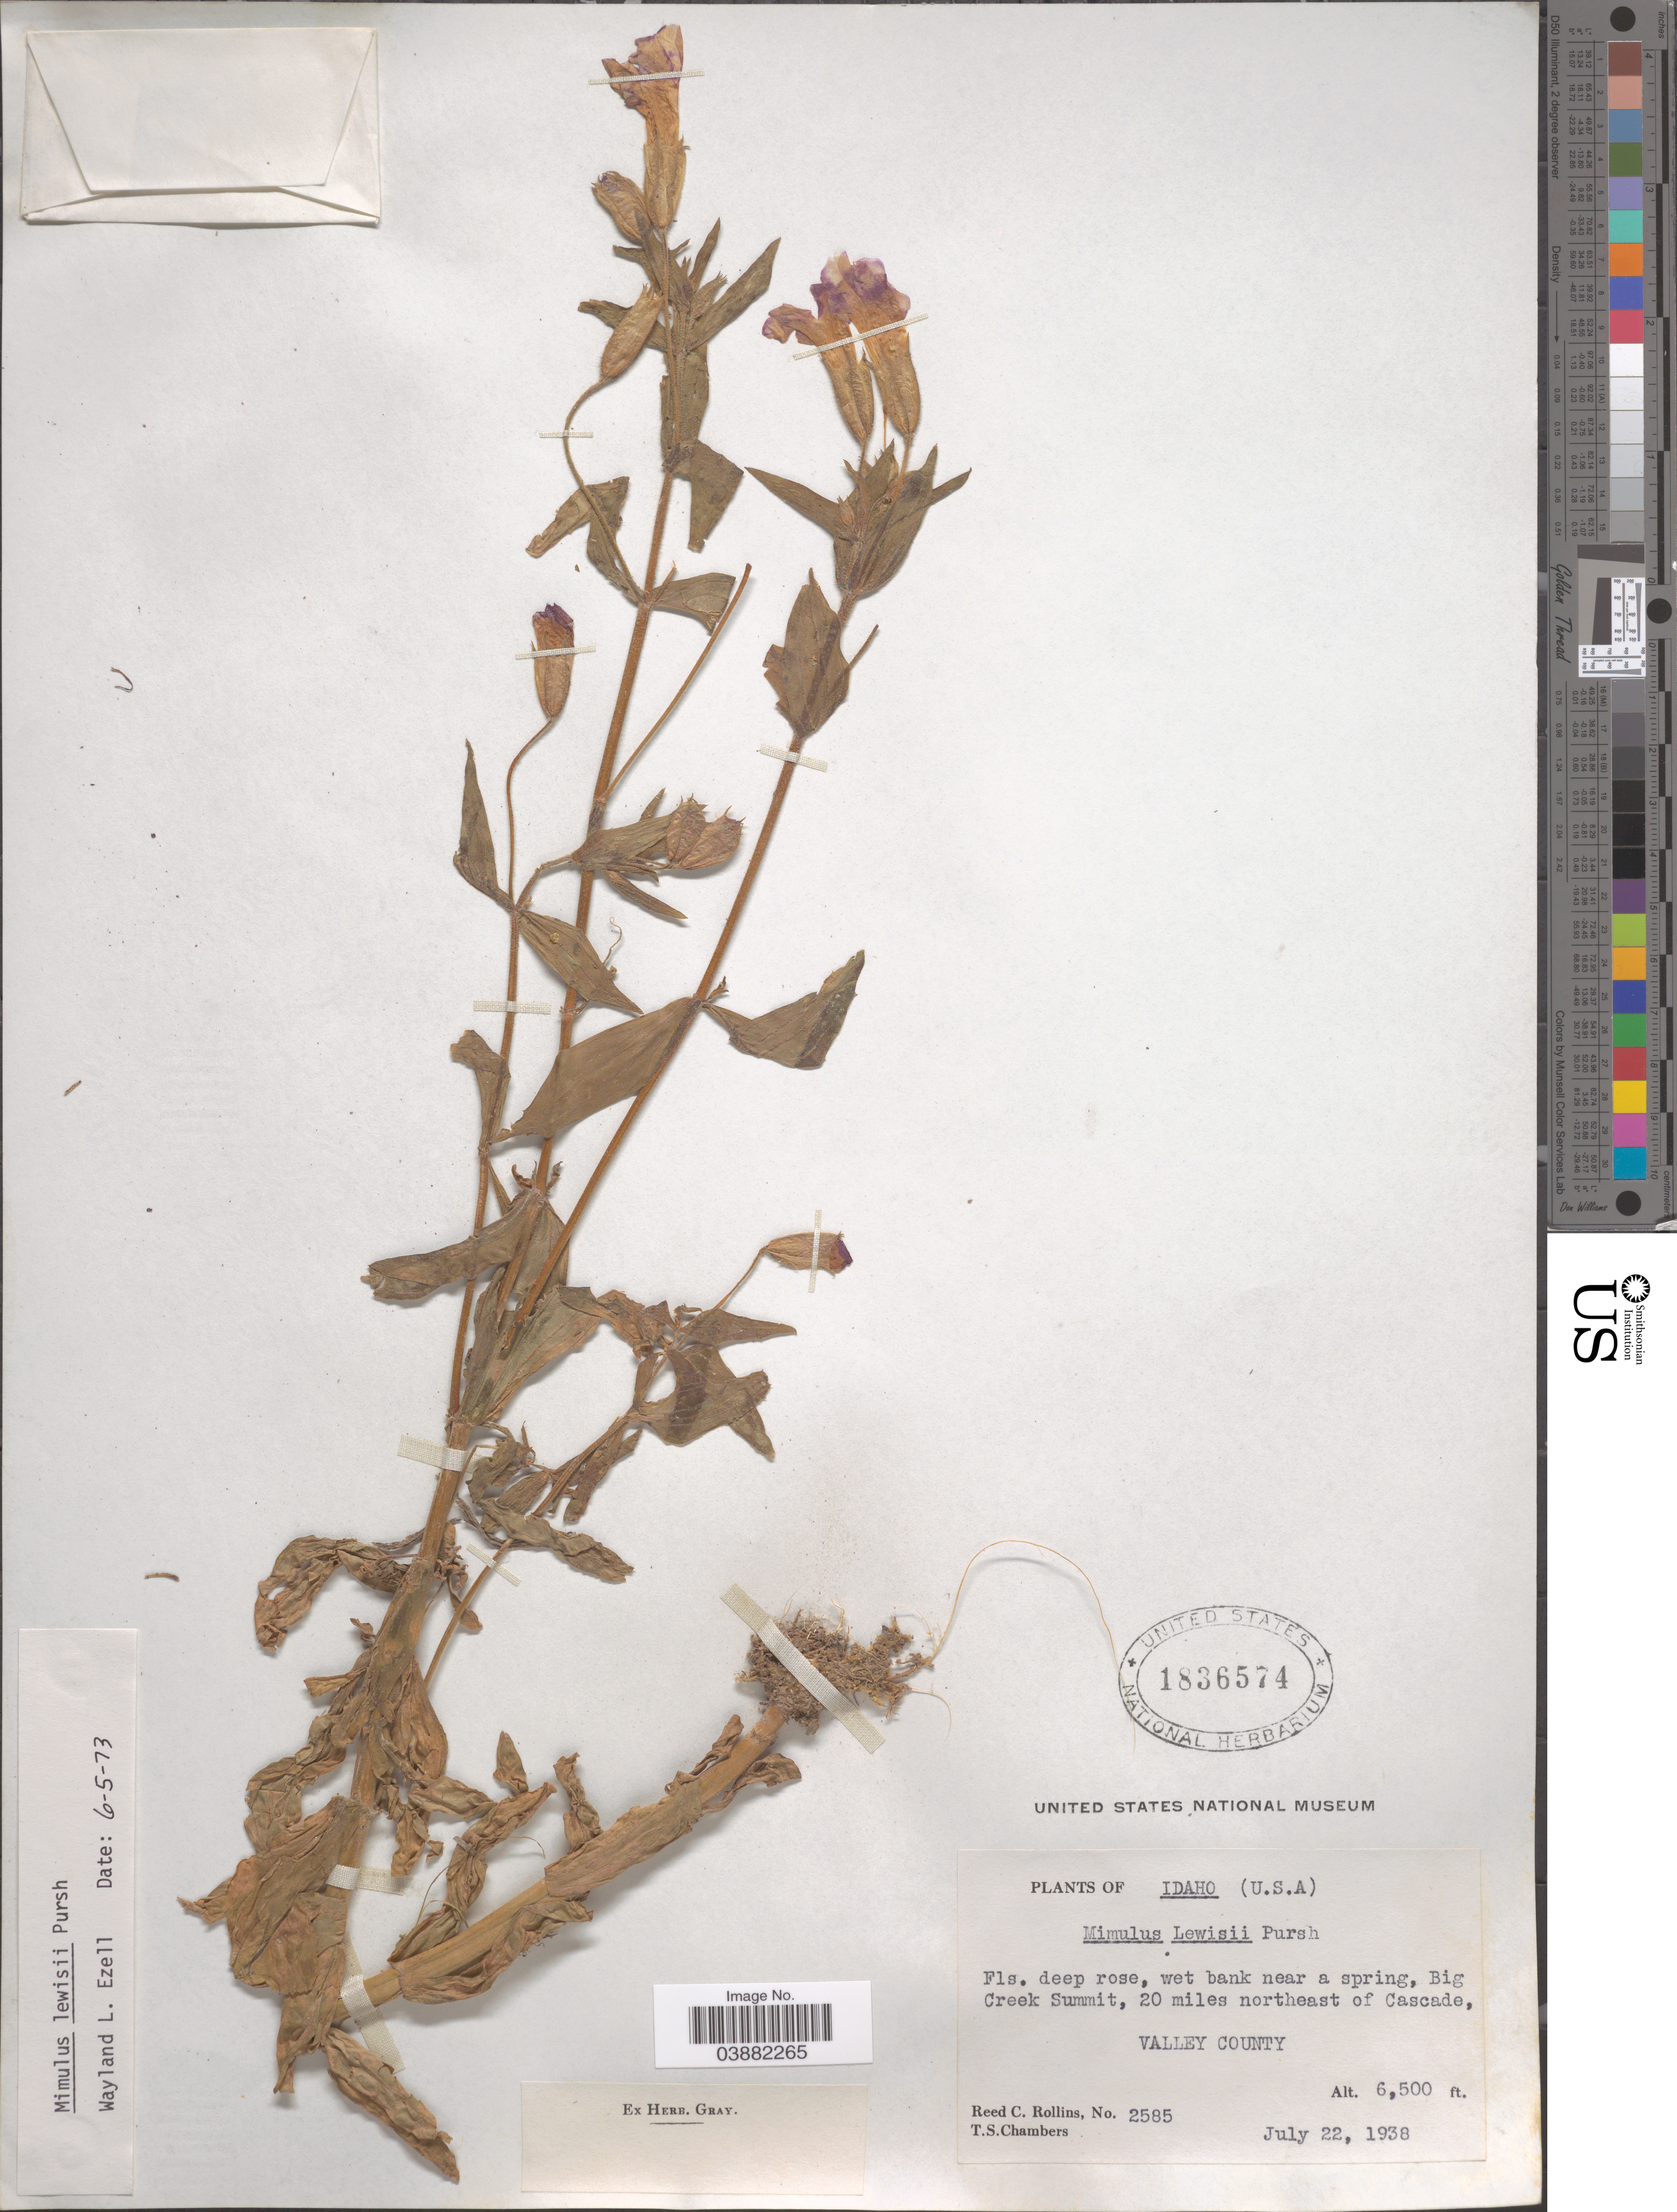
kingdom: Plantae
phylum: Tracheophyta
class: Magnoliopsida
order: Lamiales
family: Phrymaceae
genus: Mimulus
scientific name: Mimulus lewisii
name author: Pursh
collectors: R. C. Rollins & T. Chambers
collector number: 2585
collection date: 1938-07-22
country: United States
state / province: Idaho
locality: Wet bank near a spring, Big Creek Summit, 20 miles northeast of Cascade, Valley County.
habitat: wet bank near a spring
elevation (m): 1981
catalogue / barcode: US 1836574